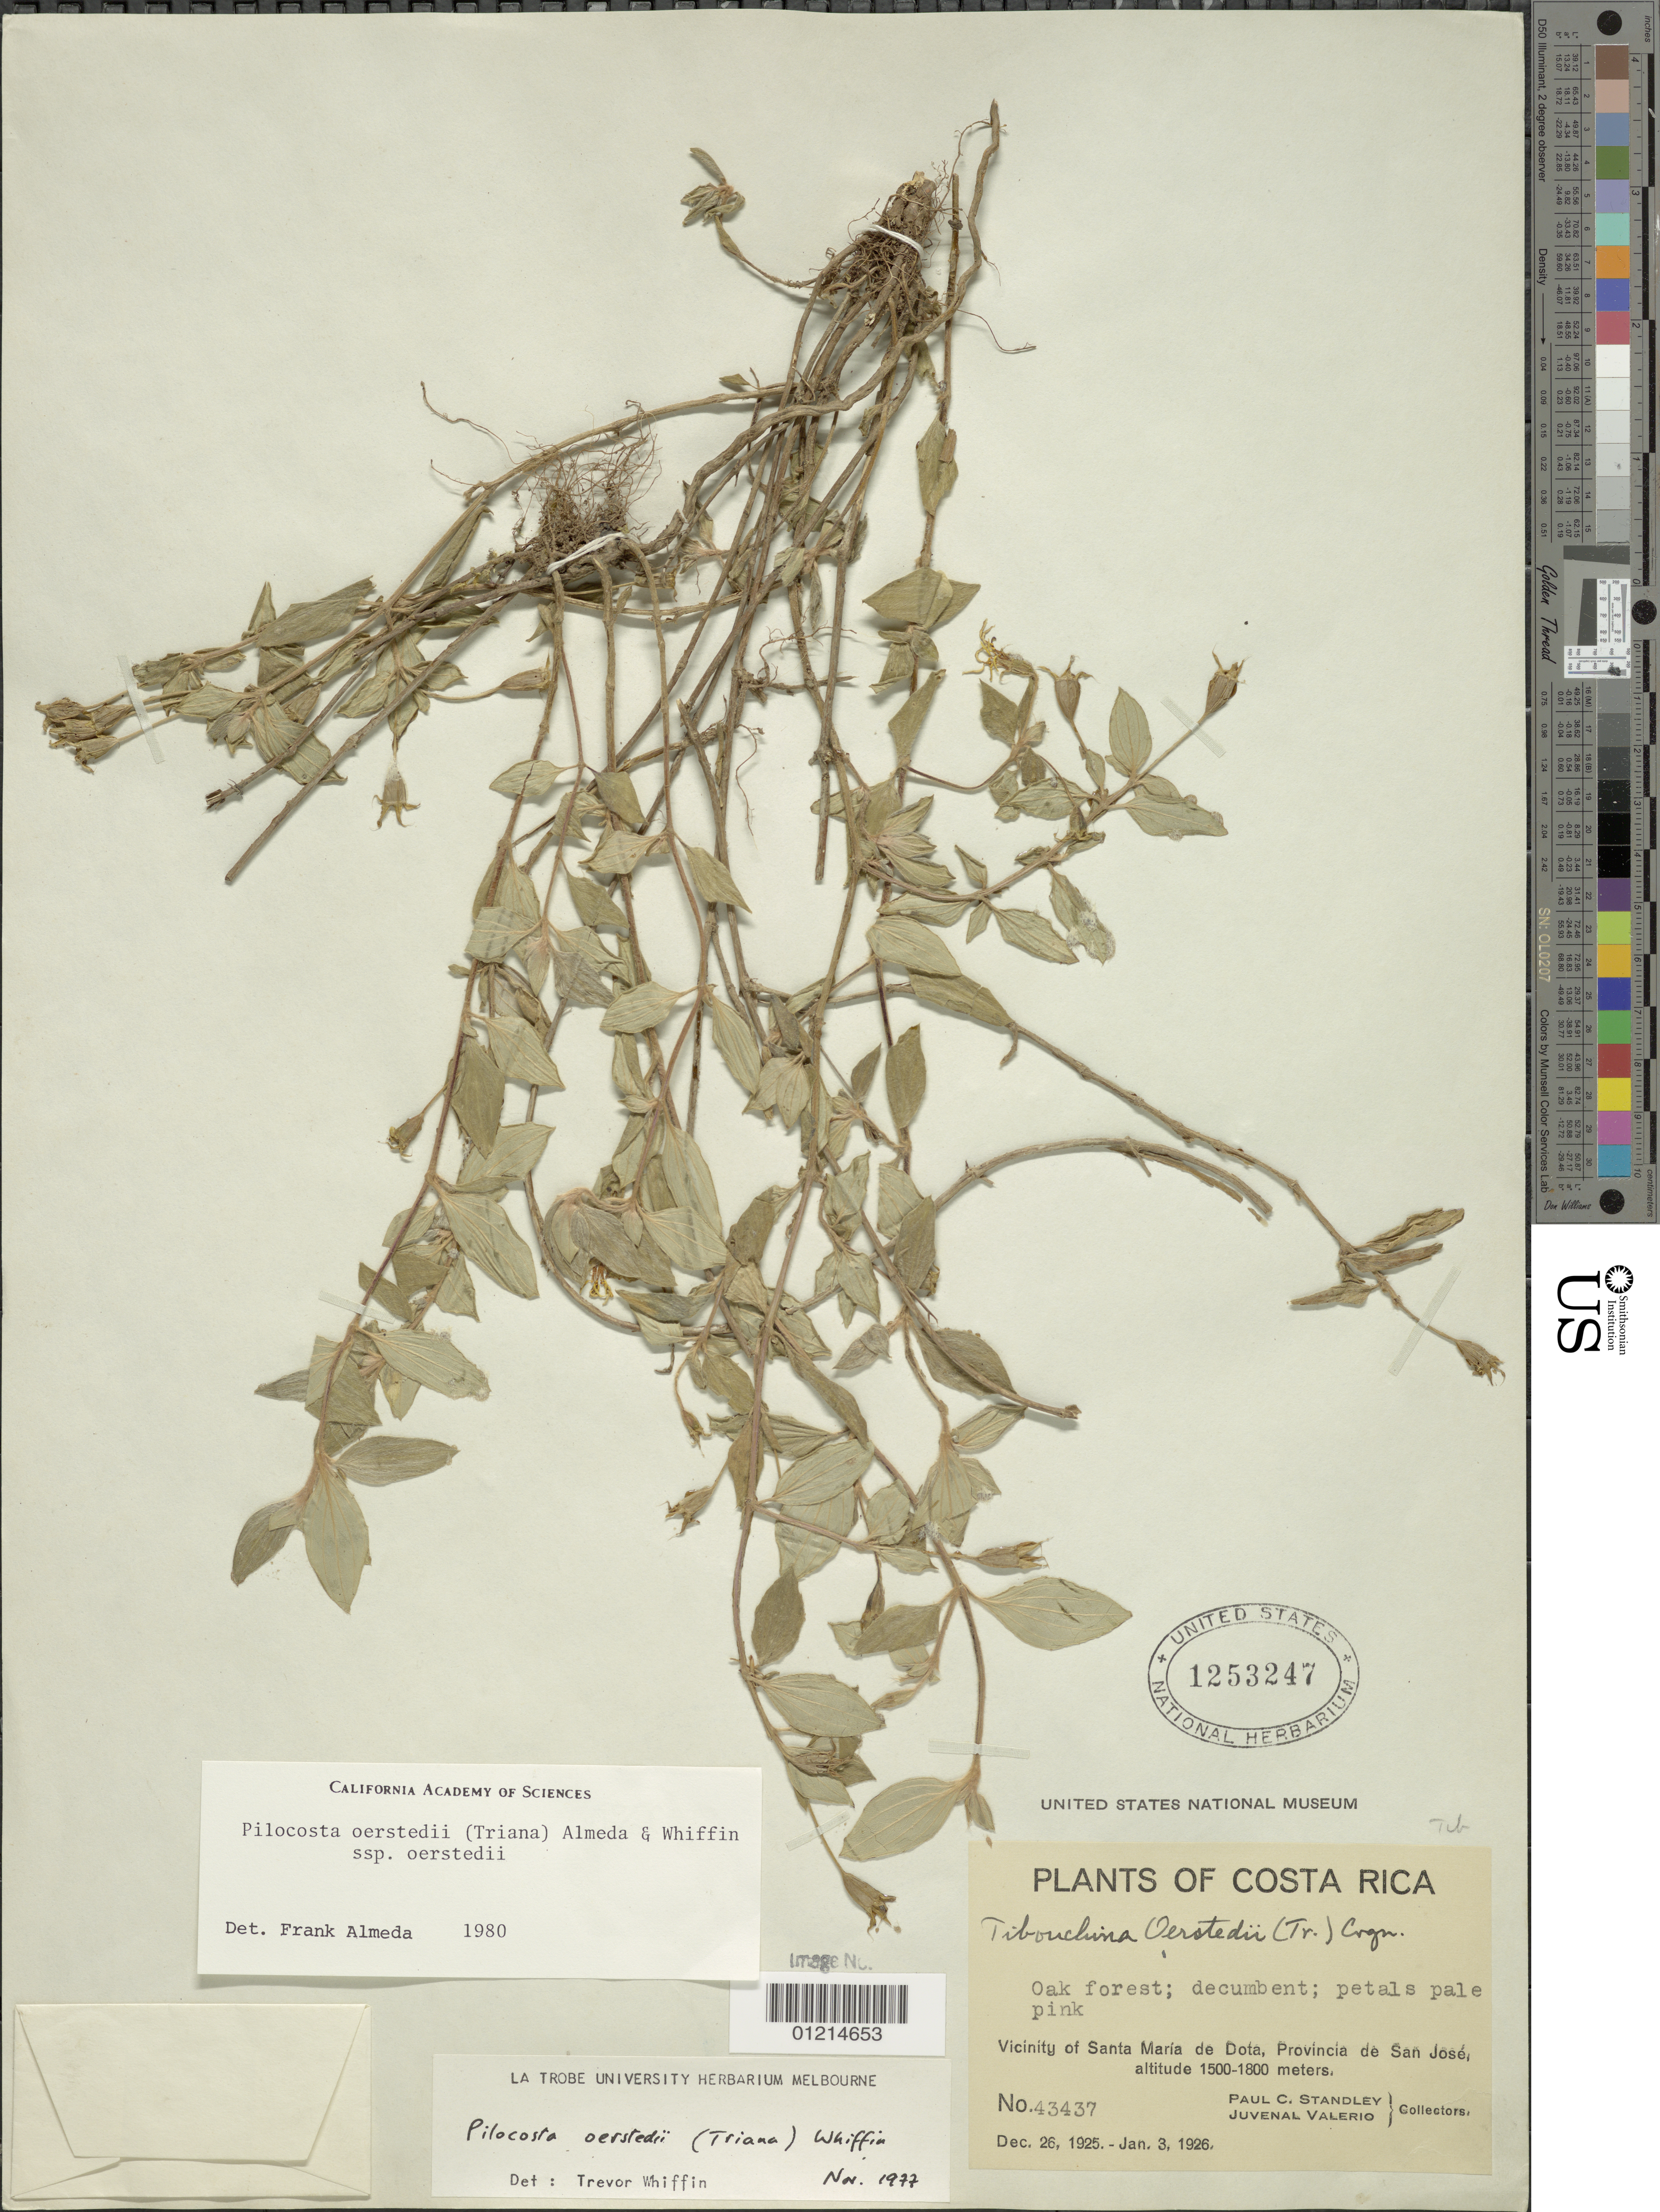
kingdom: Plantae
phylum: Tracheophyta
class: Magnoliopsida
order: Myrtales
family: Melastomataceae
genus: Pilocosta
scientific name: Pilocosta oerstedii subsp. oerstedii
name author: (Triana) Almeda &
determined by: Almeda, F.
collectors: P. C. Standley & J. Valerio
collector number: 43437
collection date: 1925-12-26/1926-01-03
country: Costa Rica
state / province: San Jose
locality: Vicinity of Santa Maria de Dota.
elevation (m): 1500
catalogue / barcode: US 1253247